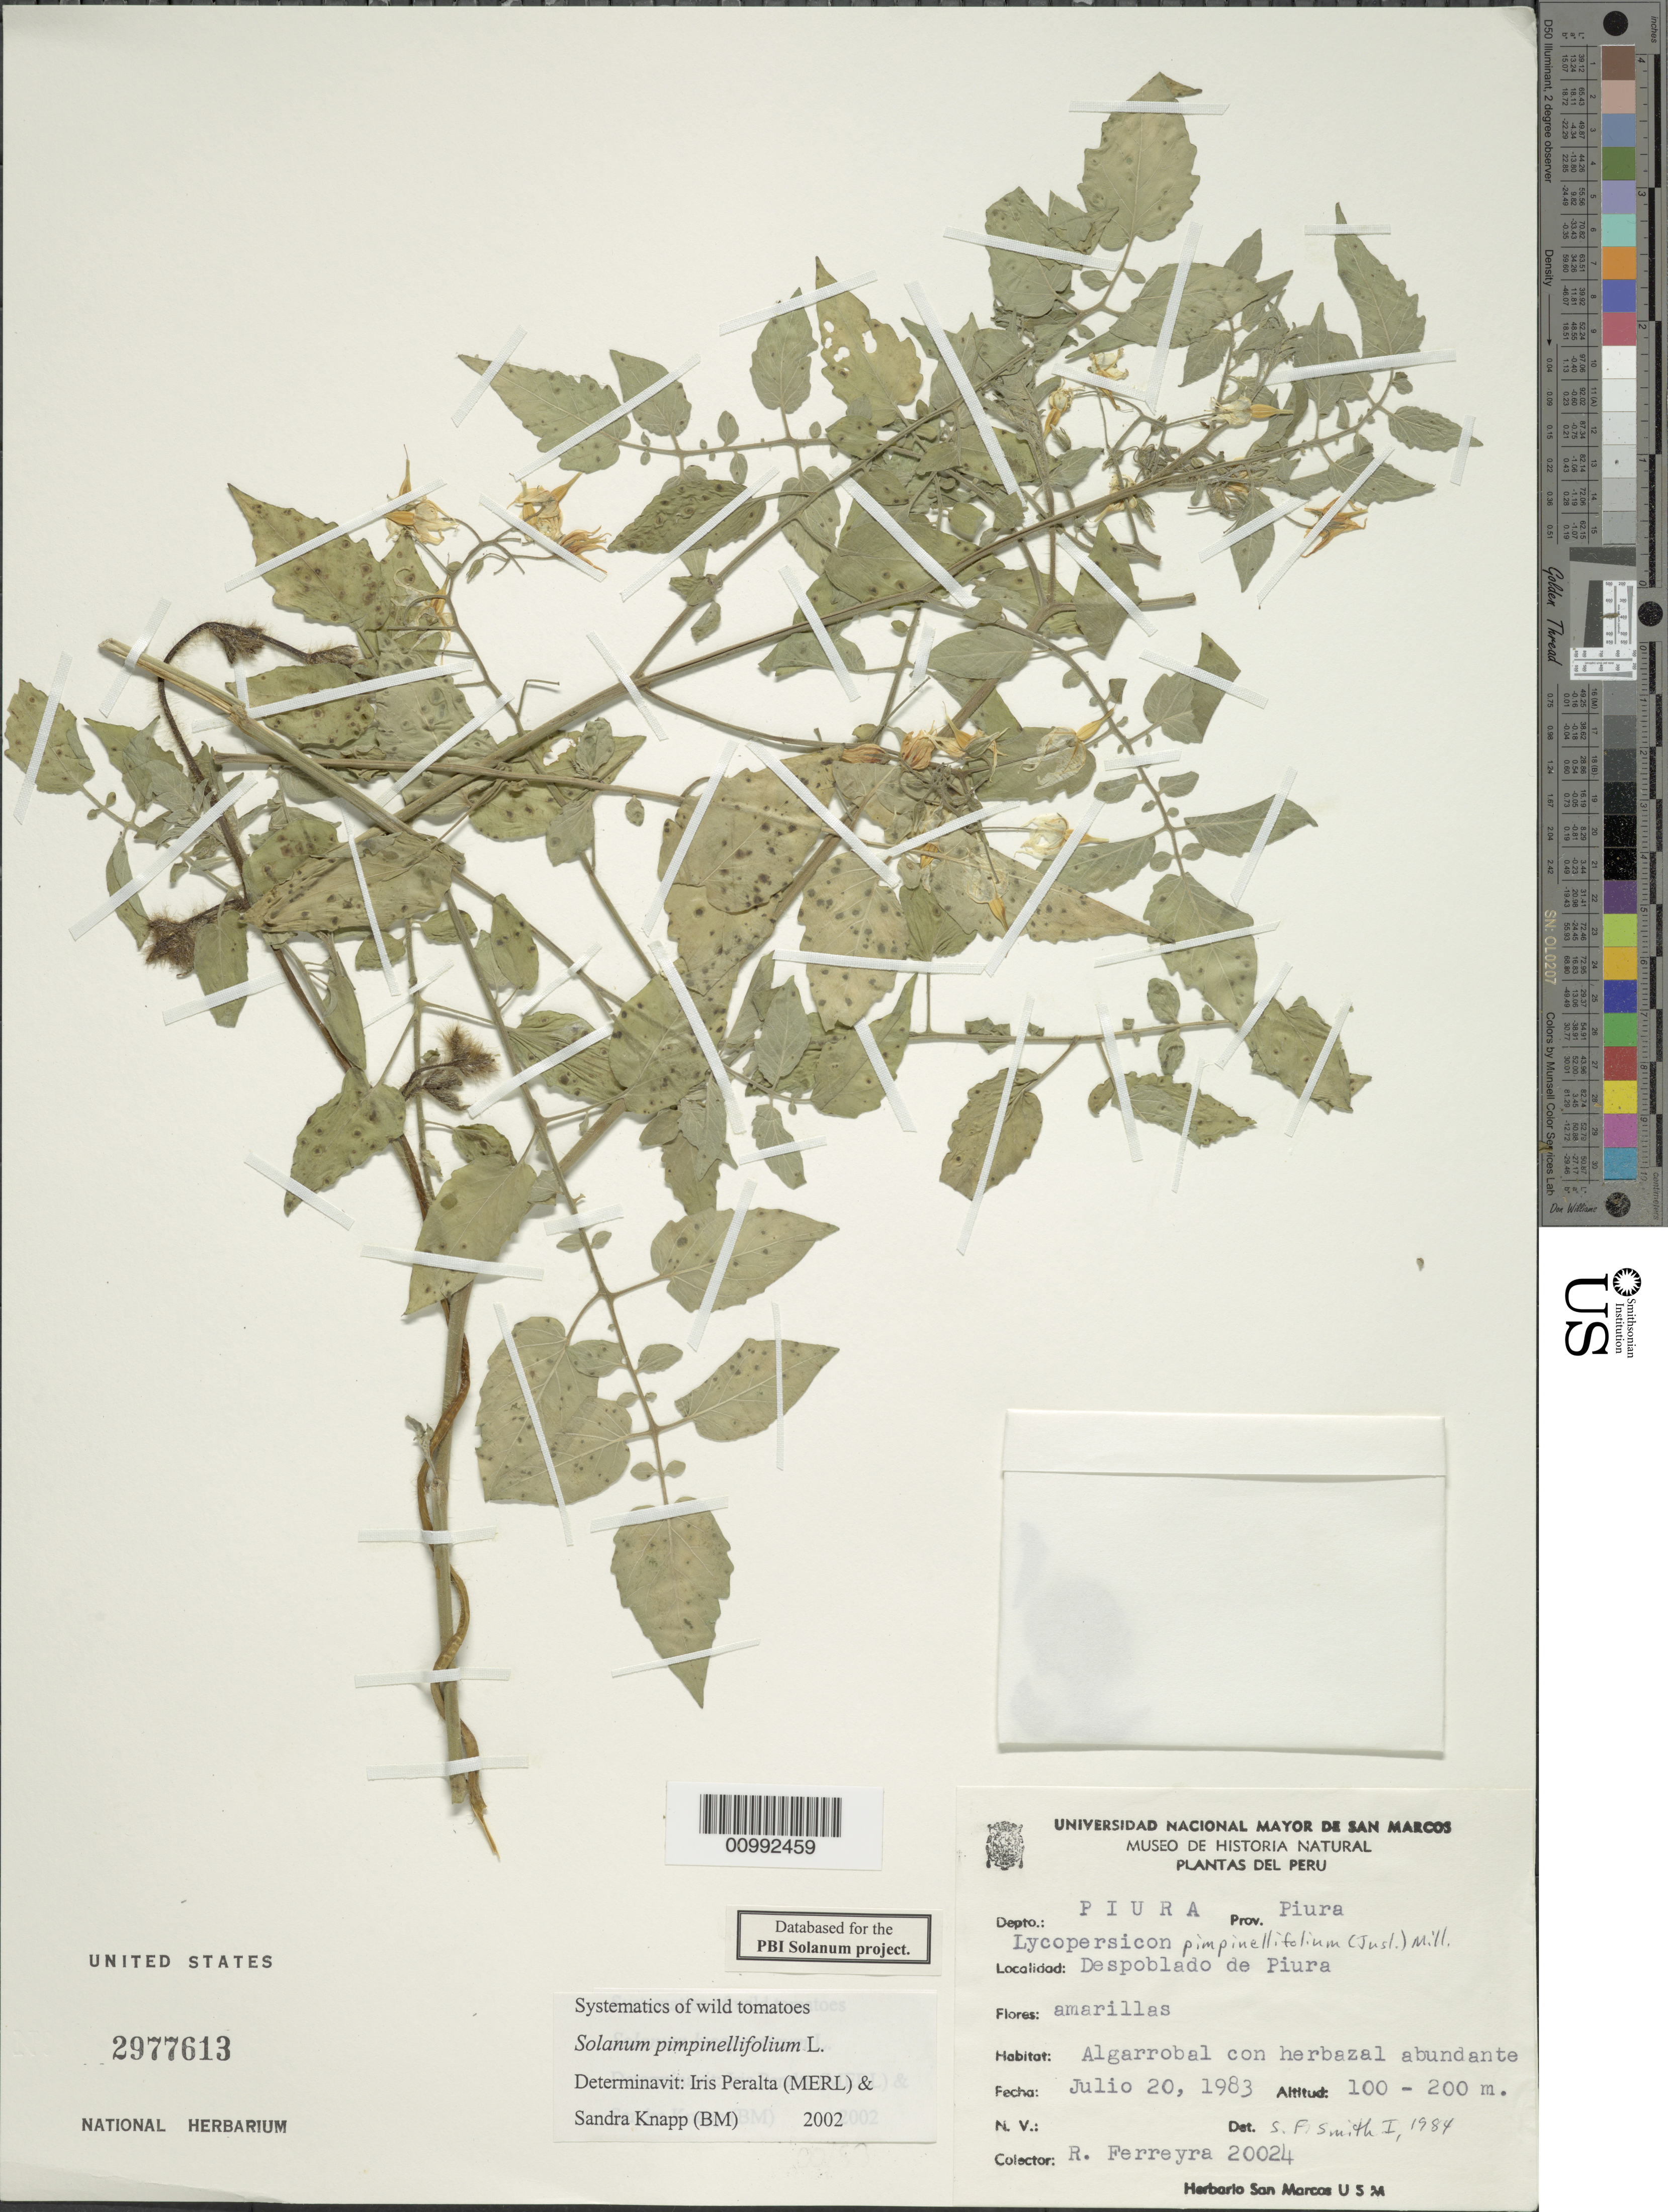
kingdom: Plantae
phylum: Tracheophyta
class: Magnoliopsida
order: Solanales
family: Solanaceae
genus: Solanum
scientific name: Solanum pimpinellifolium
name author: L.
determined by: Peralta, Iris E.; Knapp, S. D.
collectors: R. A. Ferreyra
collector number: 20024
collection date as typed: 20 Jul 1983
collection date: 1983-07-20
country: Peru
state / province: Piura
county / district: Piura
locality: despoblado de Piura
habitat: algarrobal con herbazal abundante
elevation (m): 100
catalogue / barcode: US 2977613